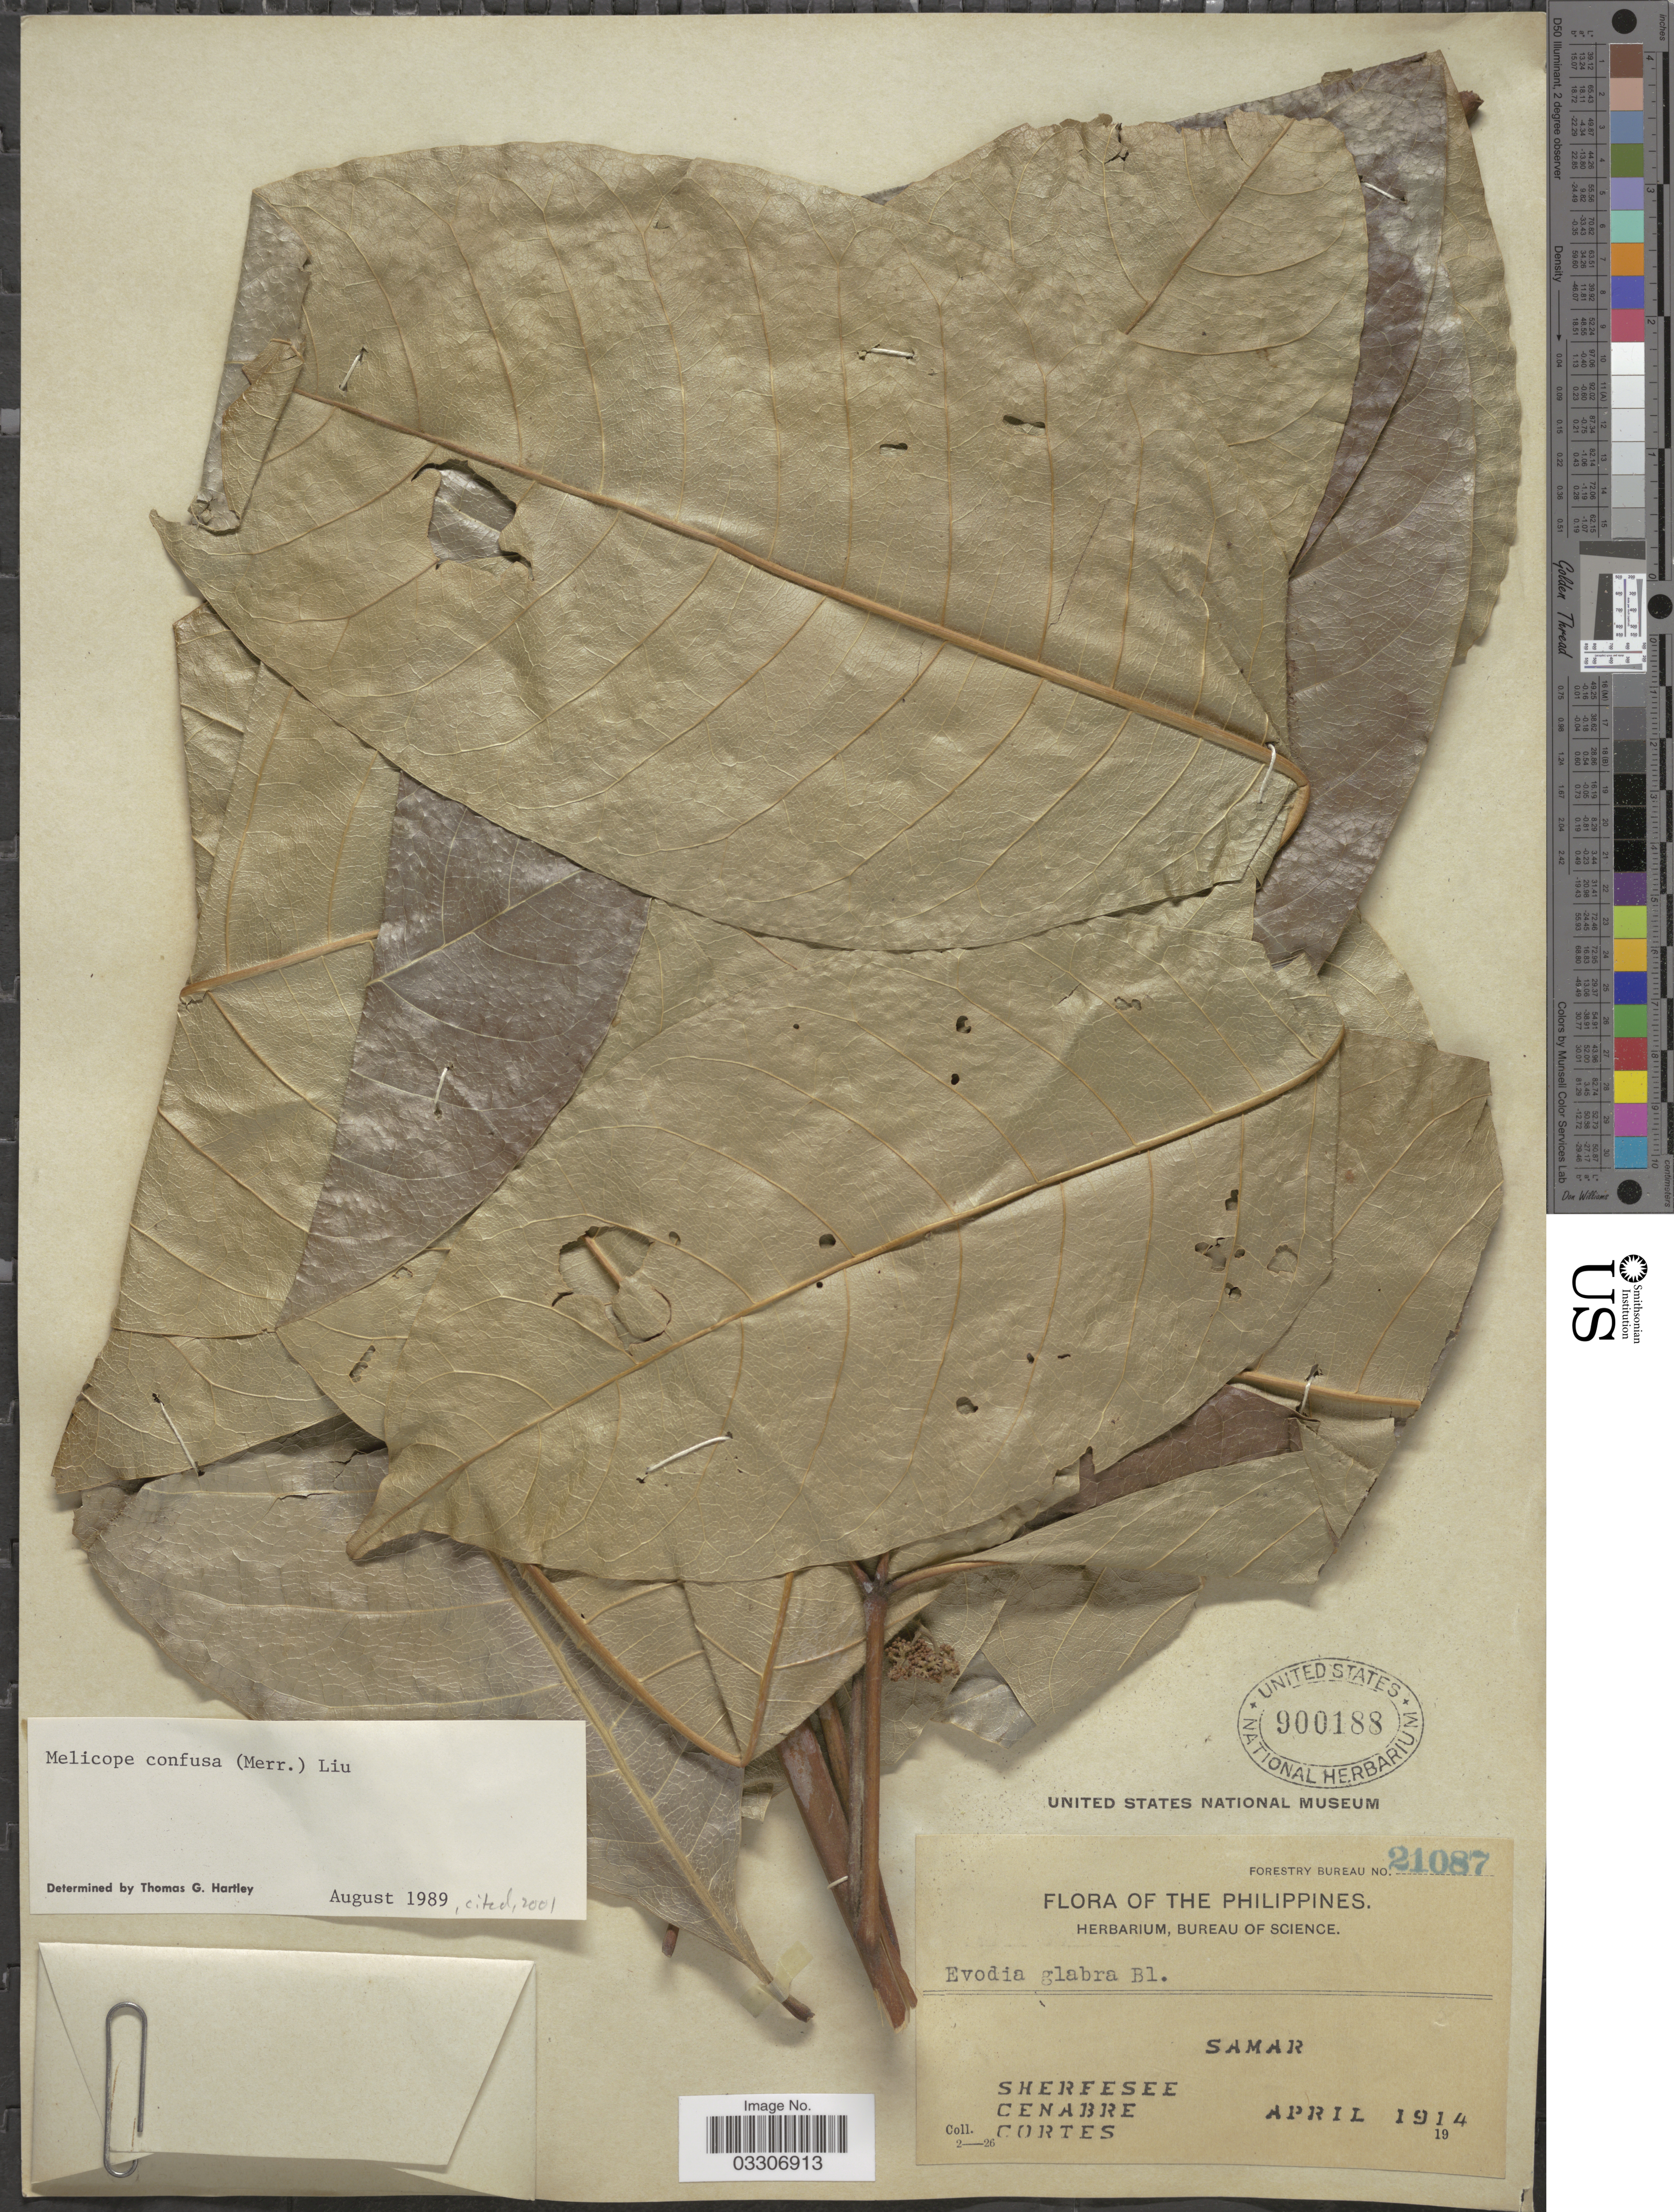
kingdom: Plantae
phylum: Tracheophyta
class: Magnoliopsida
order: Sapindales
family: Rutaceae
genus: Melicope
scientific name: Melicope confusa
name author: (Merr.) P.S. Liu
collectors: -. Sherfesee, -. Cenabre & -. Cortes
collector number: Forestry Bureau 21087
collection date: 1914-04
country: Philippines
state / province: Eastern Visayas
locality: Samar.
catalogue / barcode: US 900188